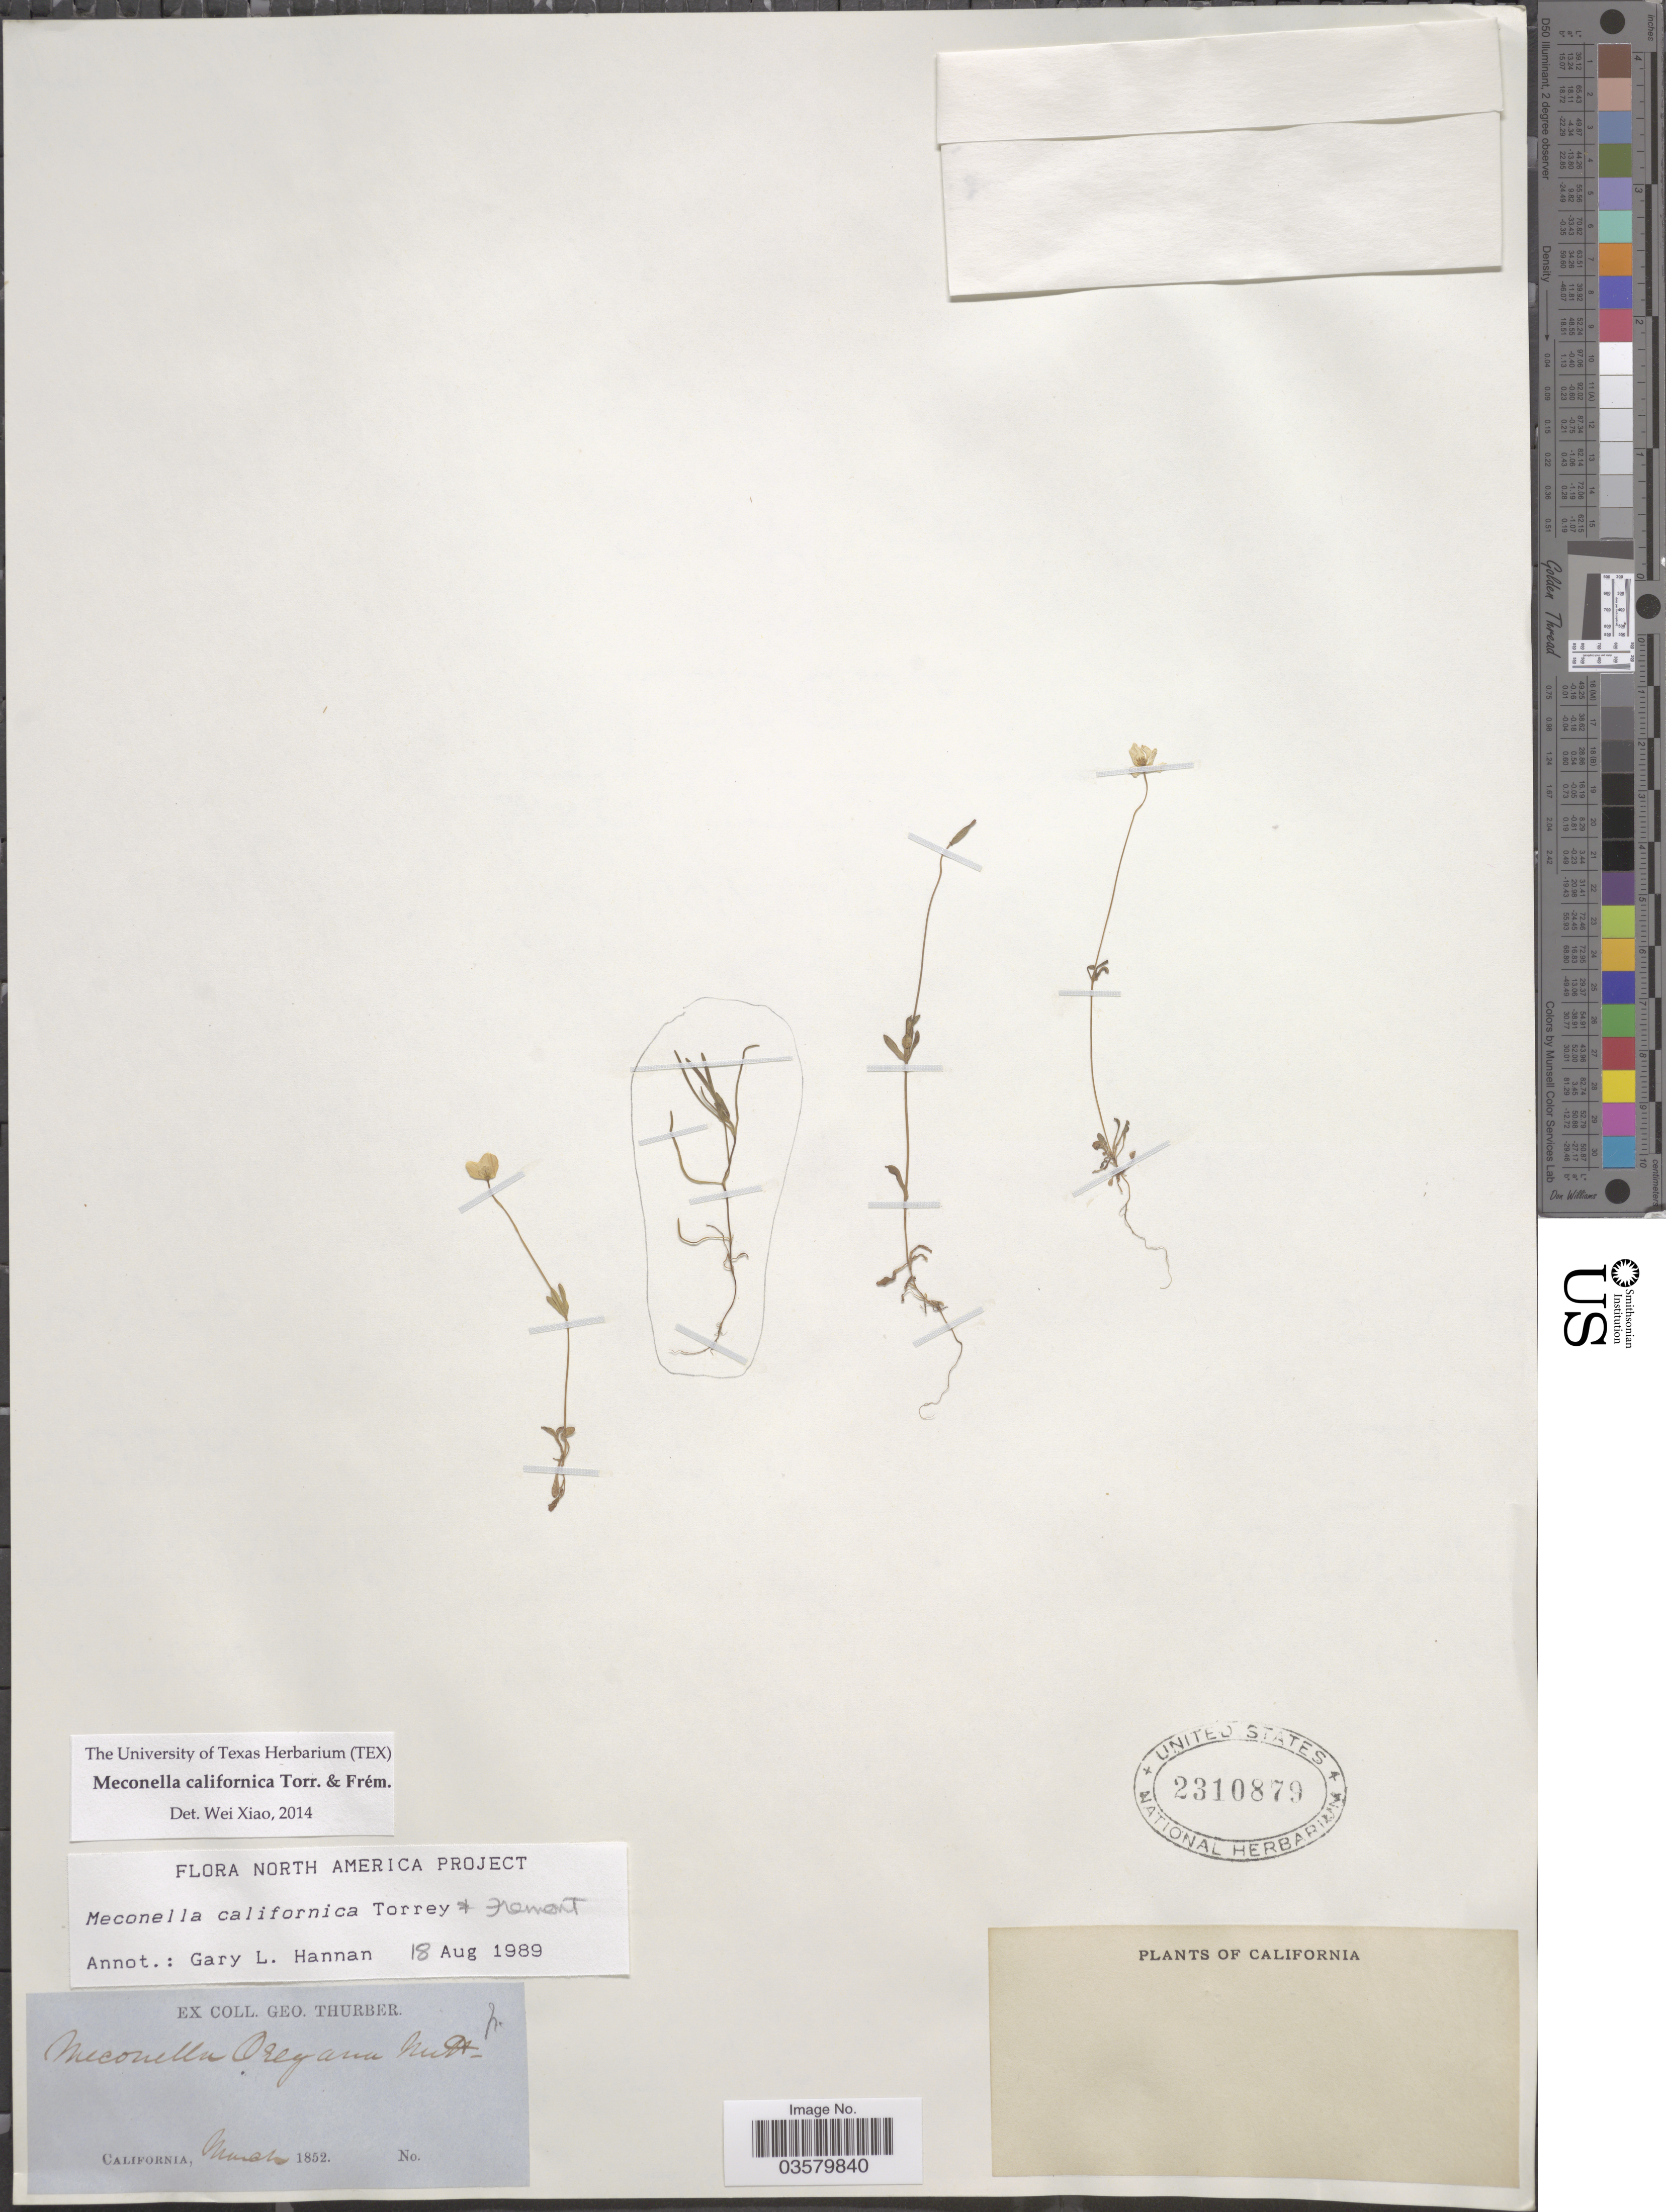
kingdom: Plantae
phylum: Tracheophyta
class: Magnoliopsida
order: Ranunculales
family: Papaveraceae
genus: Meconella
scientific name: Meconella californica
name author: Torr. & Frém.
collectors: G. Thurber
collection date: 1852-03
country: United States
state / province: California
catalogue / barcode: US 2310879